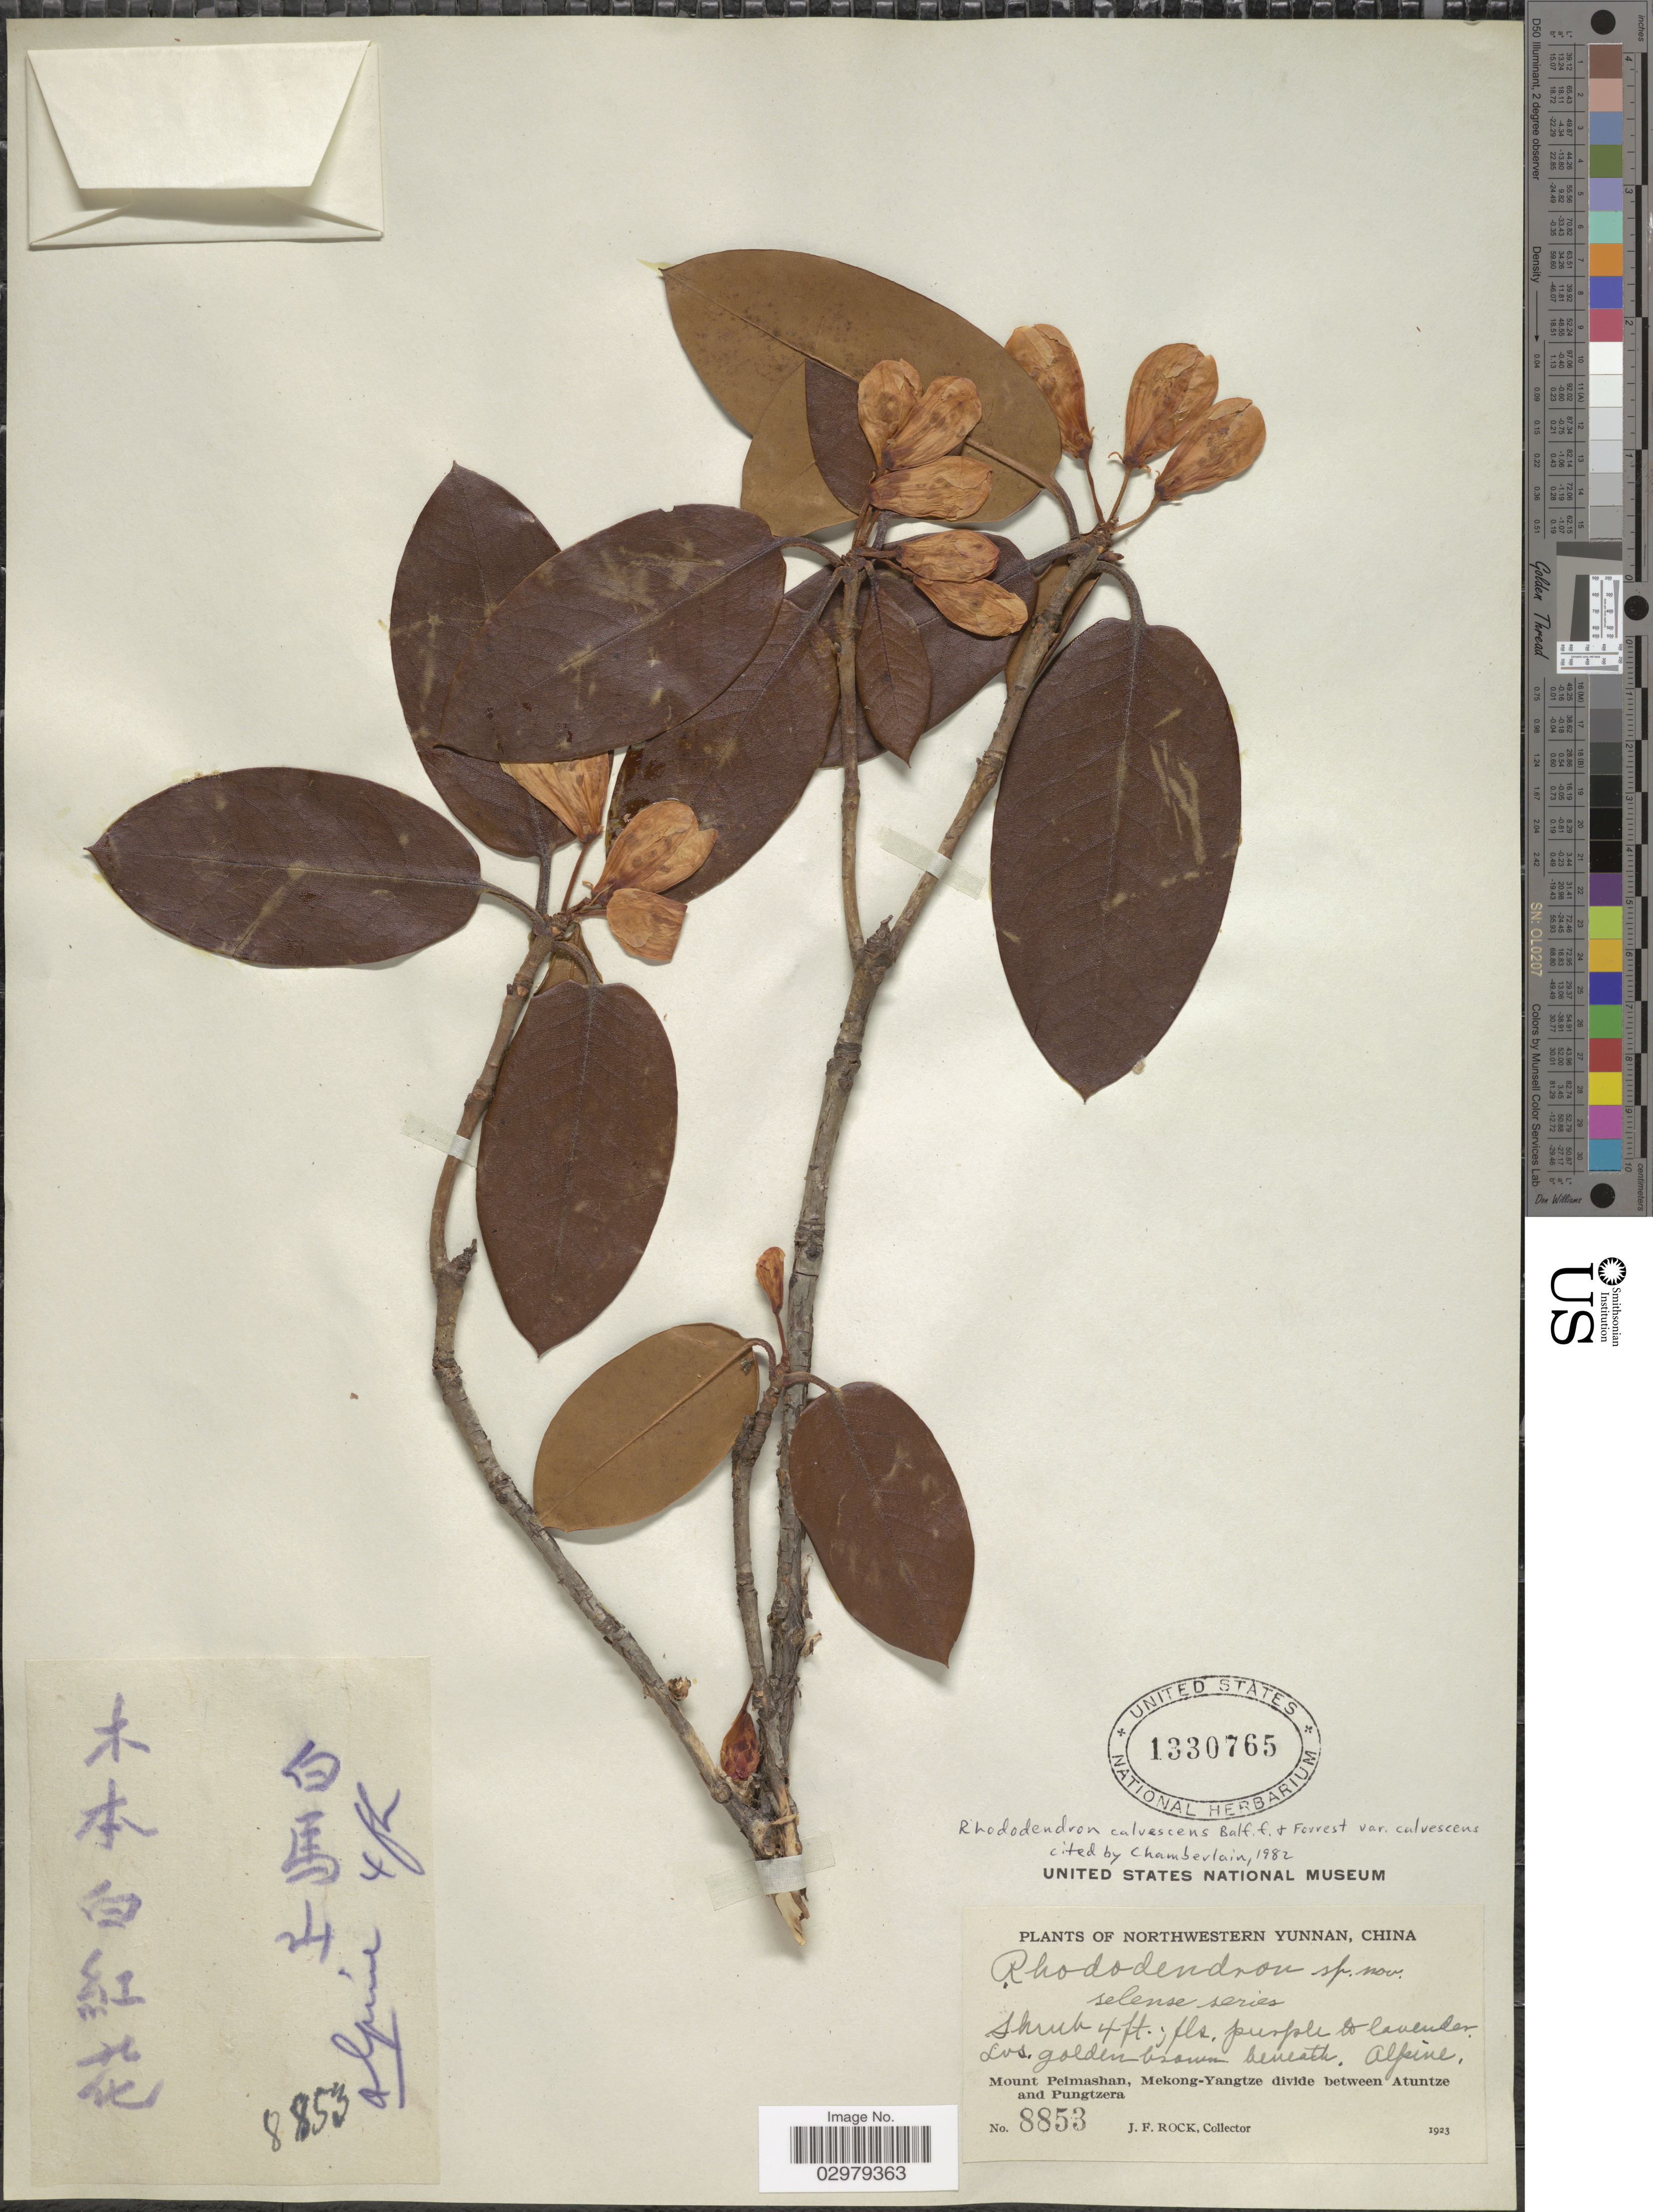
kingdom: Plantae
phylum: Tracheophyta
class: Magnoliopsida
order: Ericales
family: Ericaceae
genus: Rhododendron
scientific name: Rhododendron sp.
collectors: J. Rock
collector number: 8853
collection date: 1923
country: China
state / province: Yunnan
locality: Northwestern Yunnan. Mount Peimashan, Mekong-Yangtze divide between Atuntze and Pungtzera.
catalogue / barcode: US 1330765